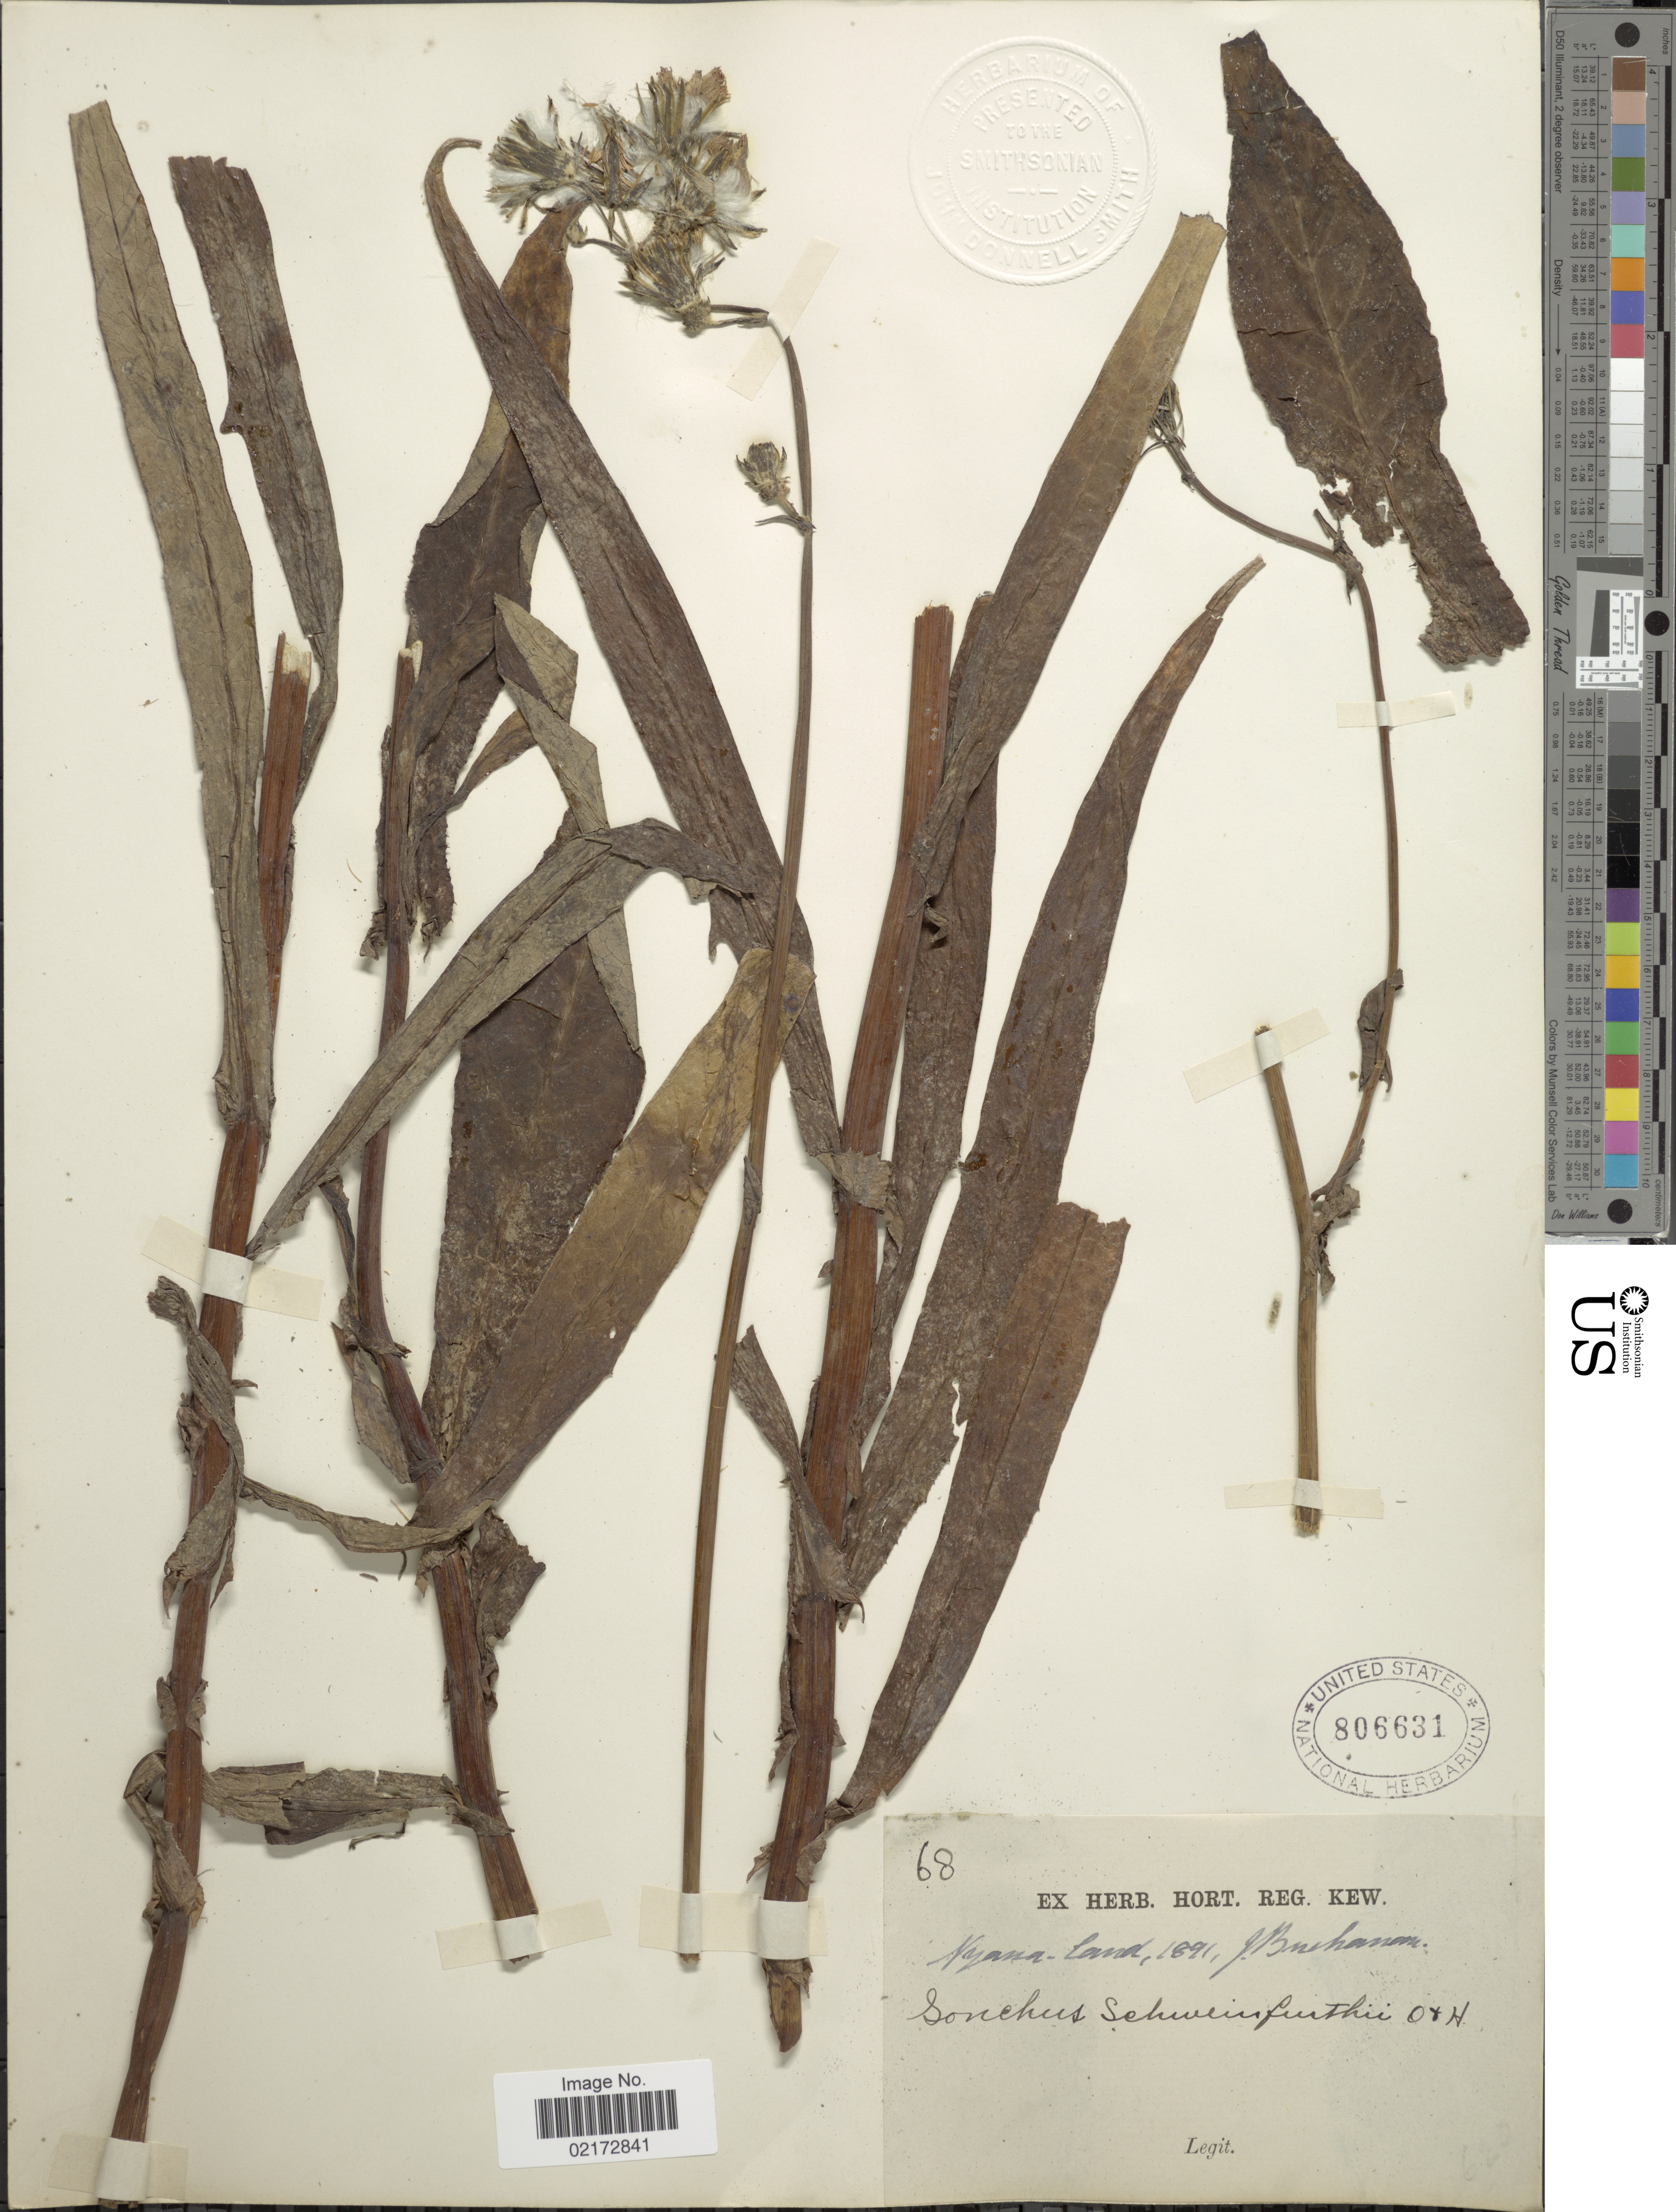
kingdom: Plantae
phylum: Tracheophyta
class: Magnoliopsida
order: Asterales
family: Asteraceae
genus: Sonchus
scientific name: Sonchus schweinfurthii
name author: Oliv. & Hiern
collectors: J. Buchanan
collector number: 68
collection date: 1891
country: Malawi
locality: Nyassa-land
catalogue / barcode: US 806631